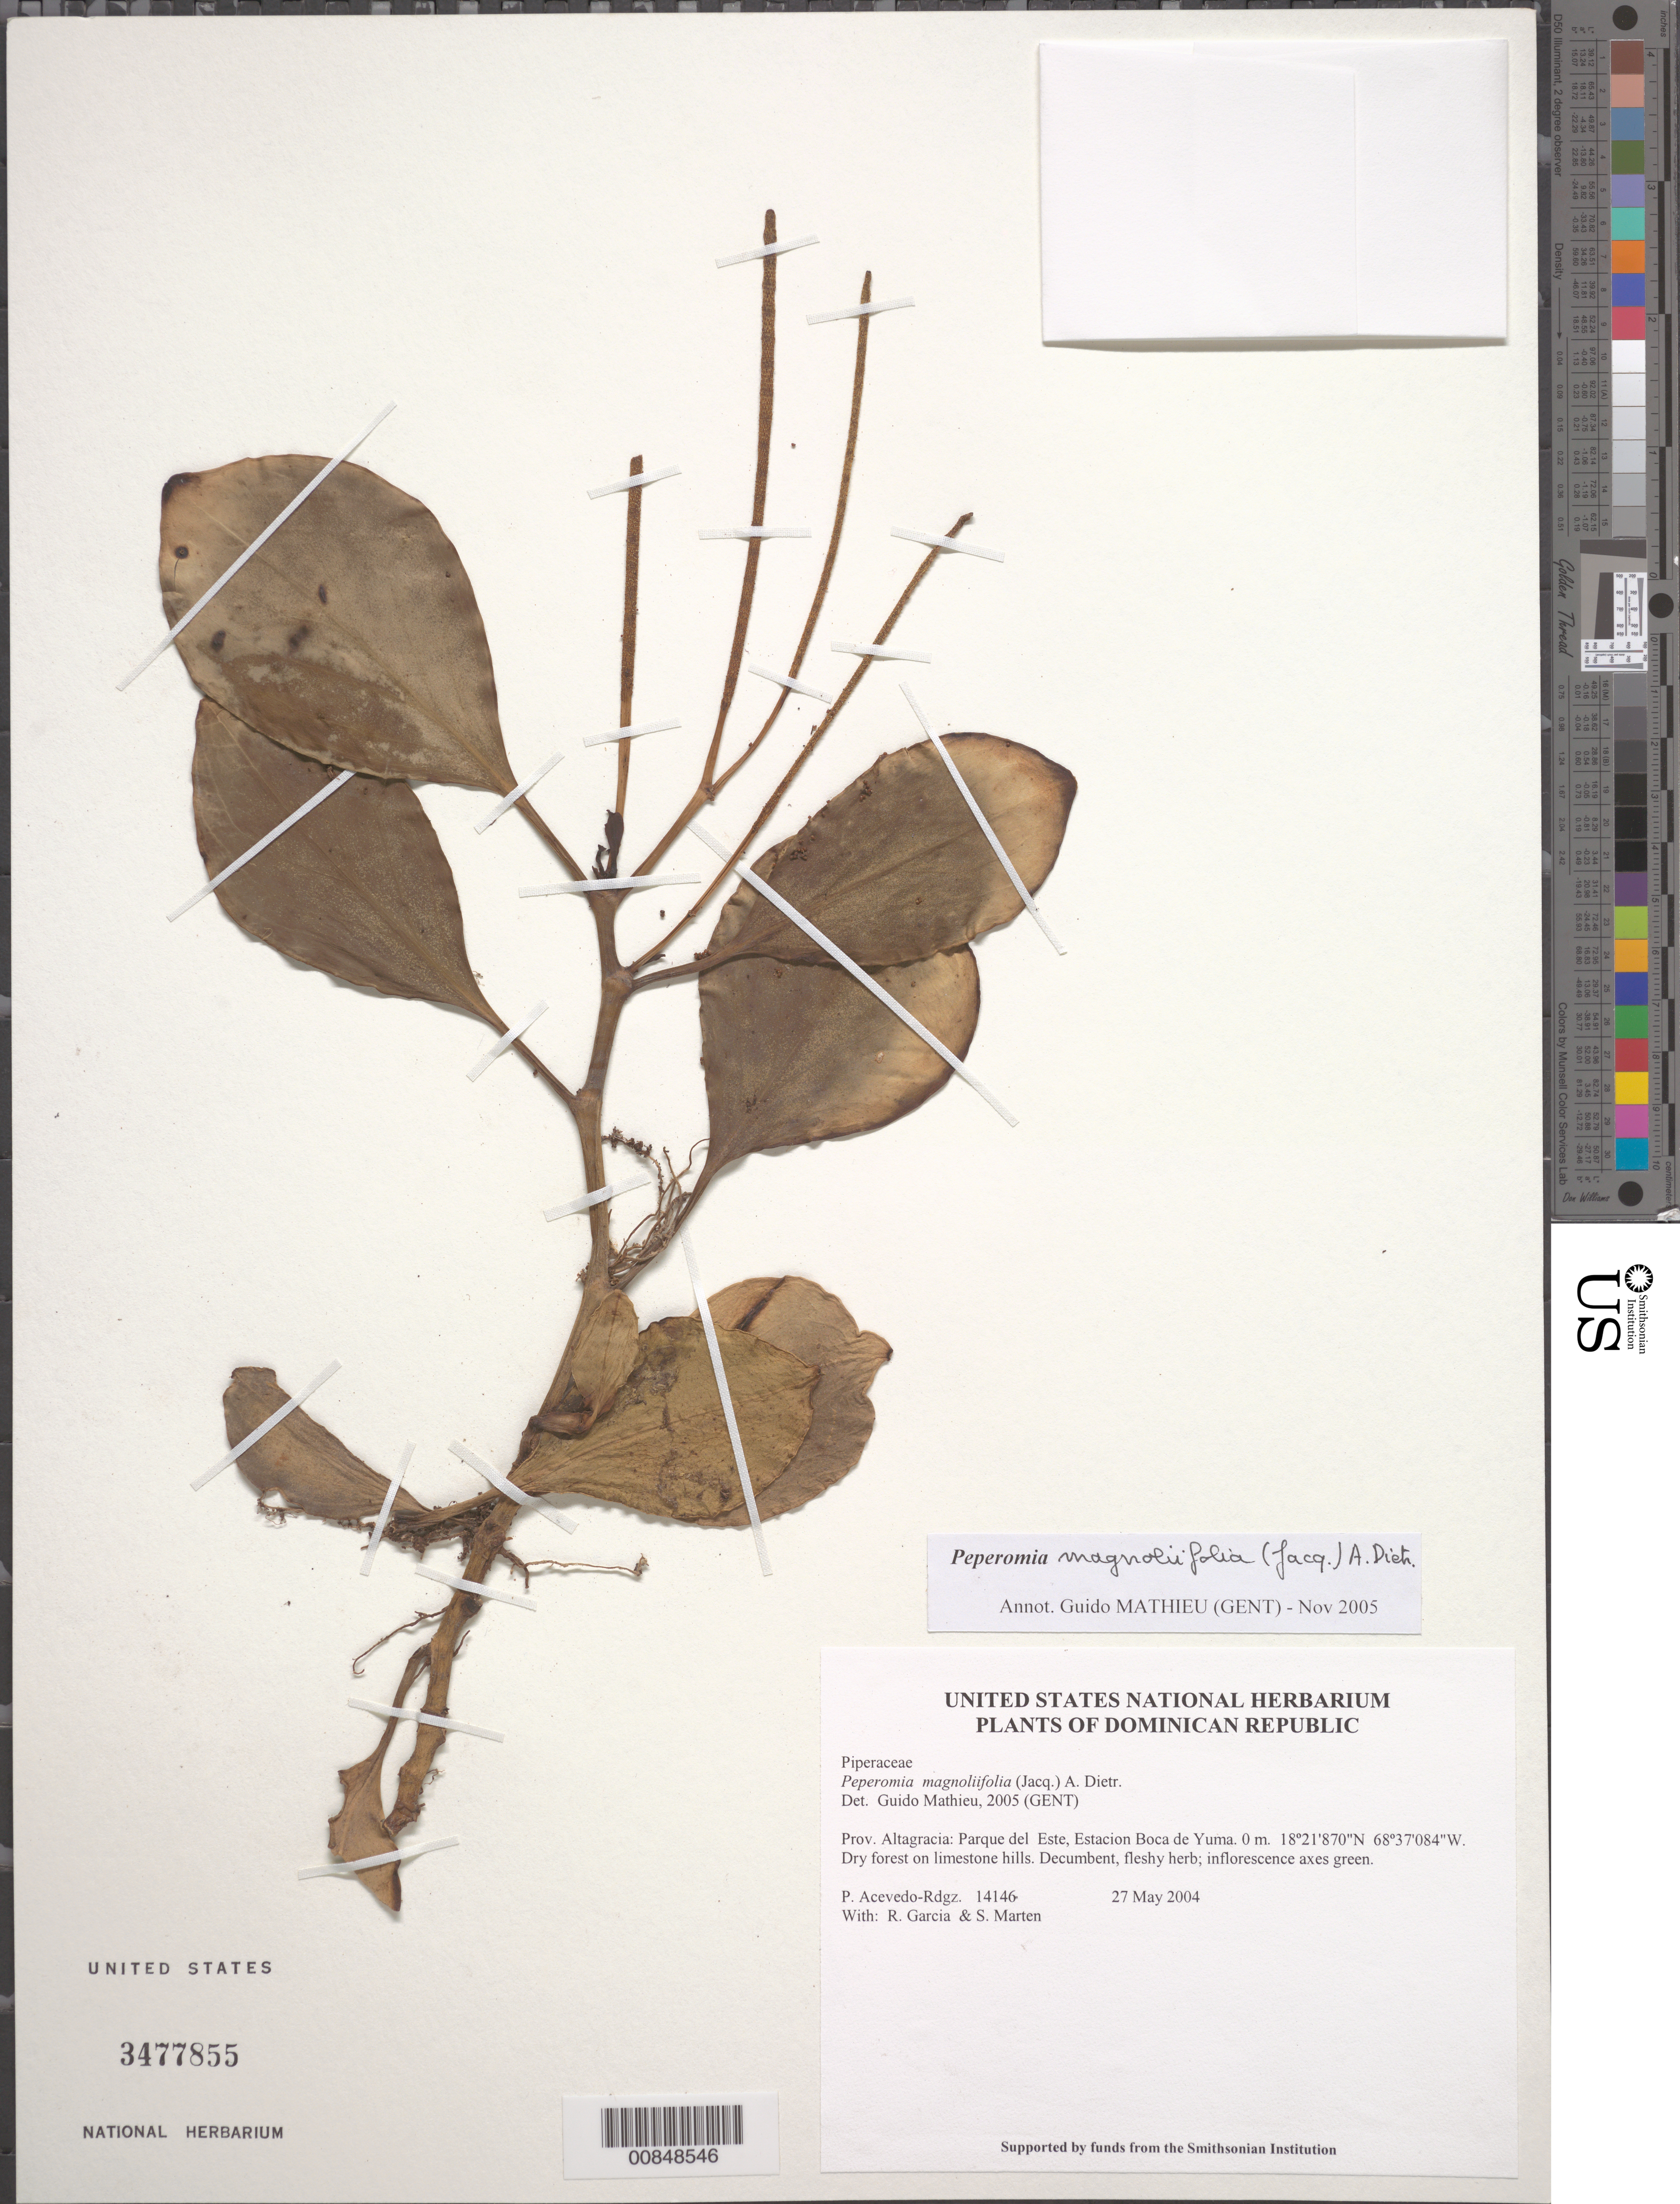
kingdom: Plantae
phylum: Tracheophyta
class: Magnoliopsida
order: Piperales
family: Piperaceae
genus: Peperomia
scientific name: Peperomia magnoliifolia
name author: (Jacq.) A. Dietr.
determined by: Mathieu, Guido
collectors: P. Acevedo-Rodr., R. G. García & S. Marten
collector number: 14146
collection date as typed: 27 May 2004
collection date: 2004-05-27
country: Dominican Republic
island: Hispaniola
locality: Provincia Altagracia: Parque del Este, Estacion Boca de Yuma.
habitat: Dry forest on limestone hills.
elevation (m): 0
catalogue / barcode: US 3477855